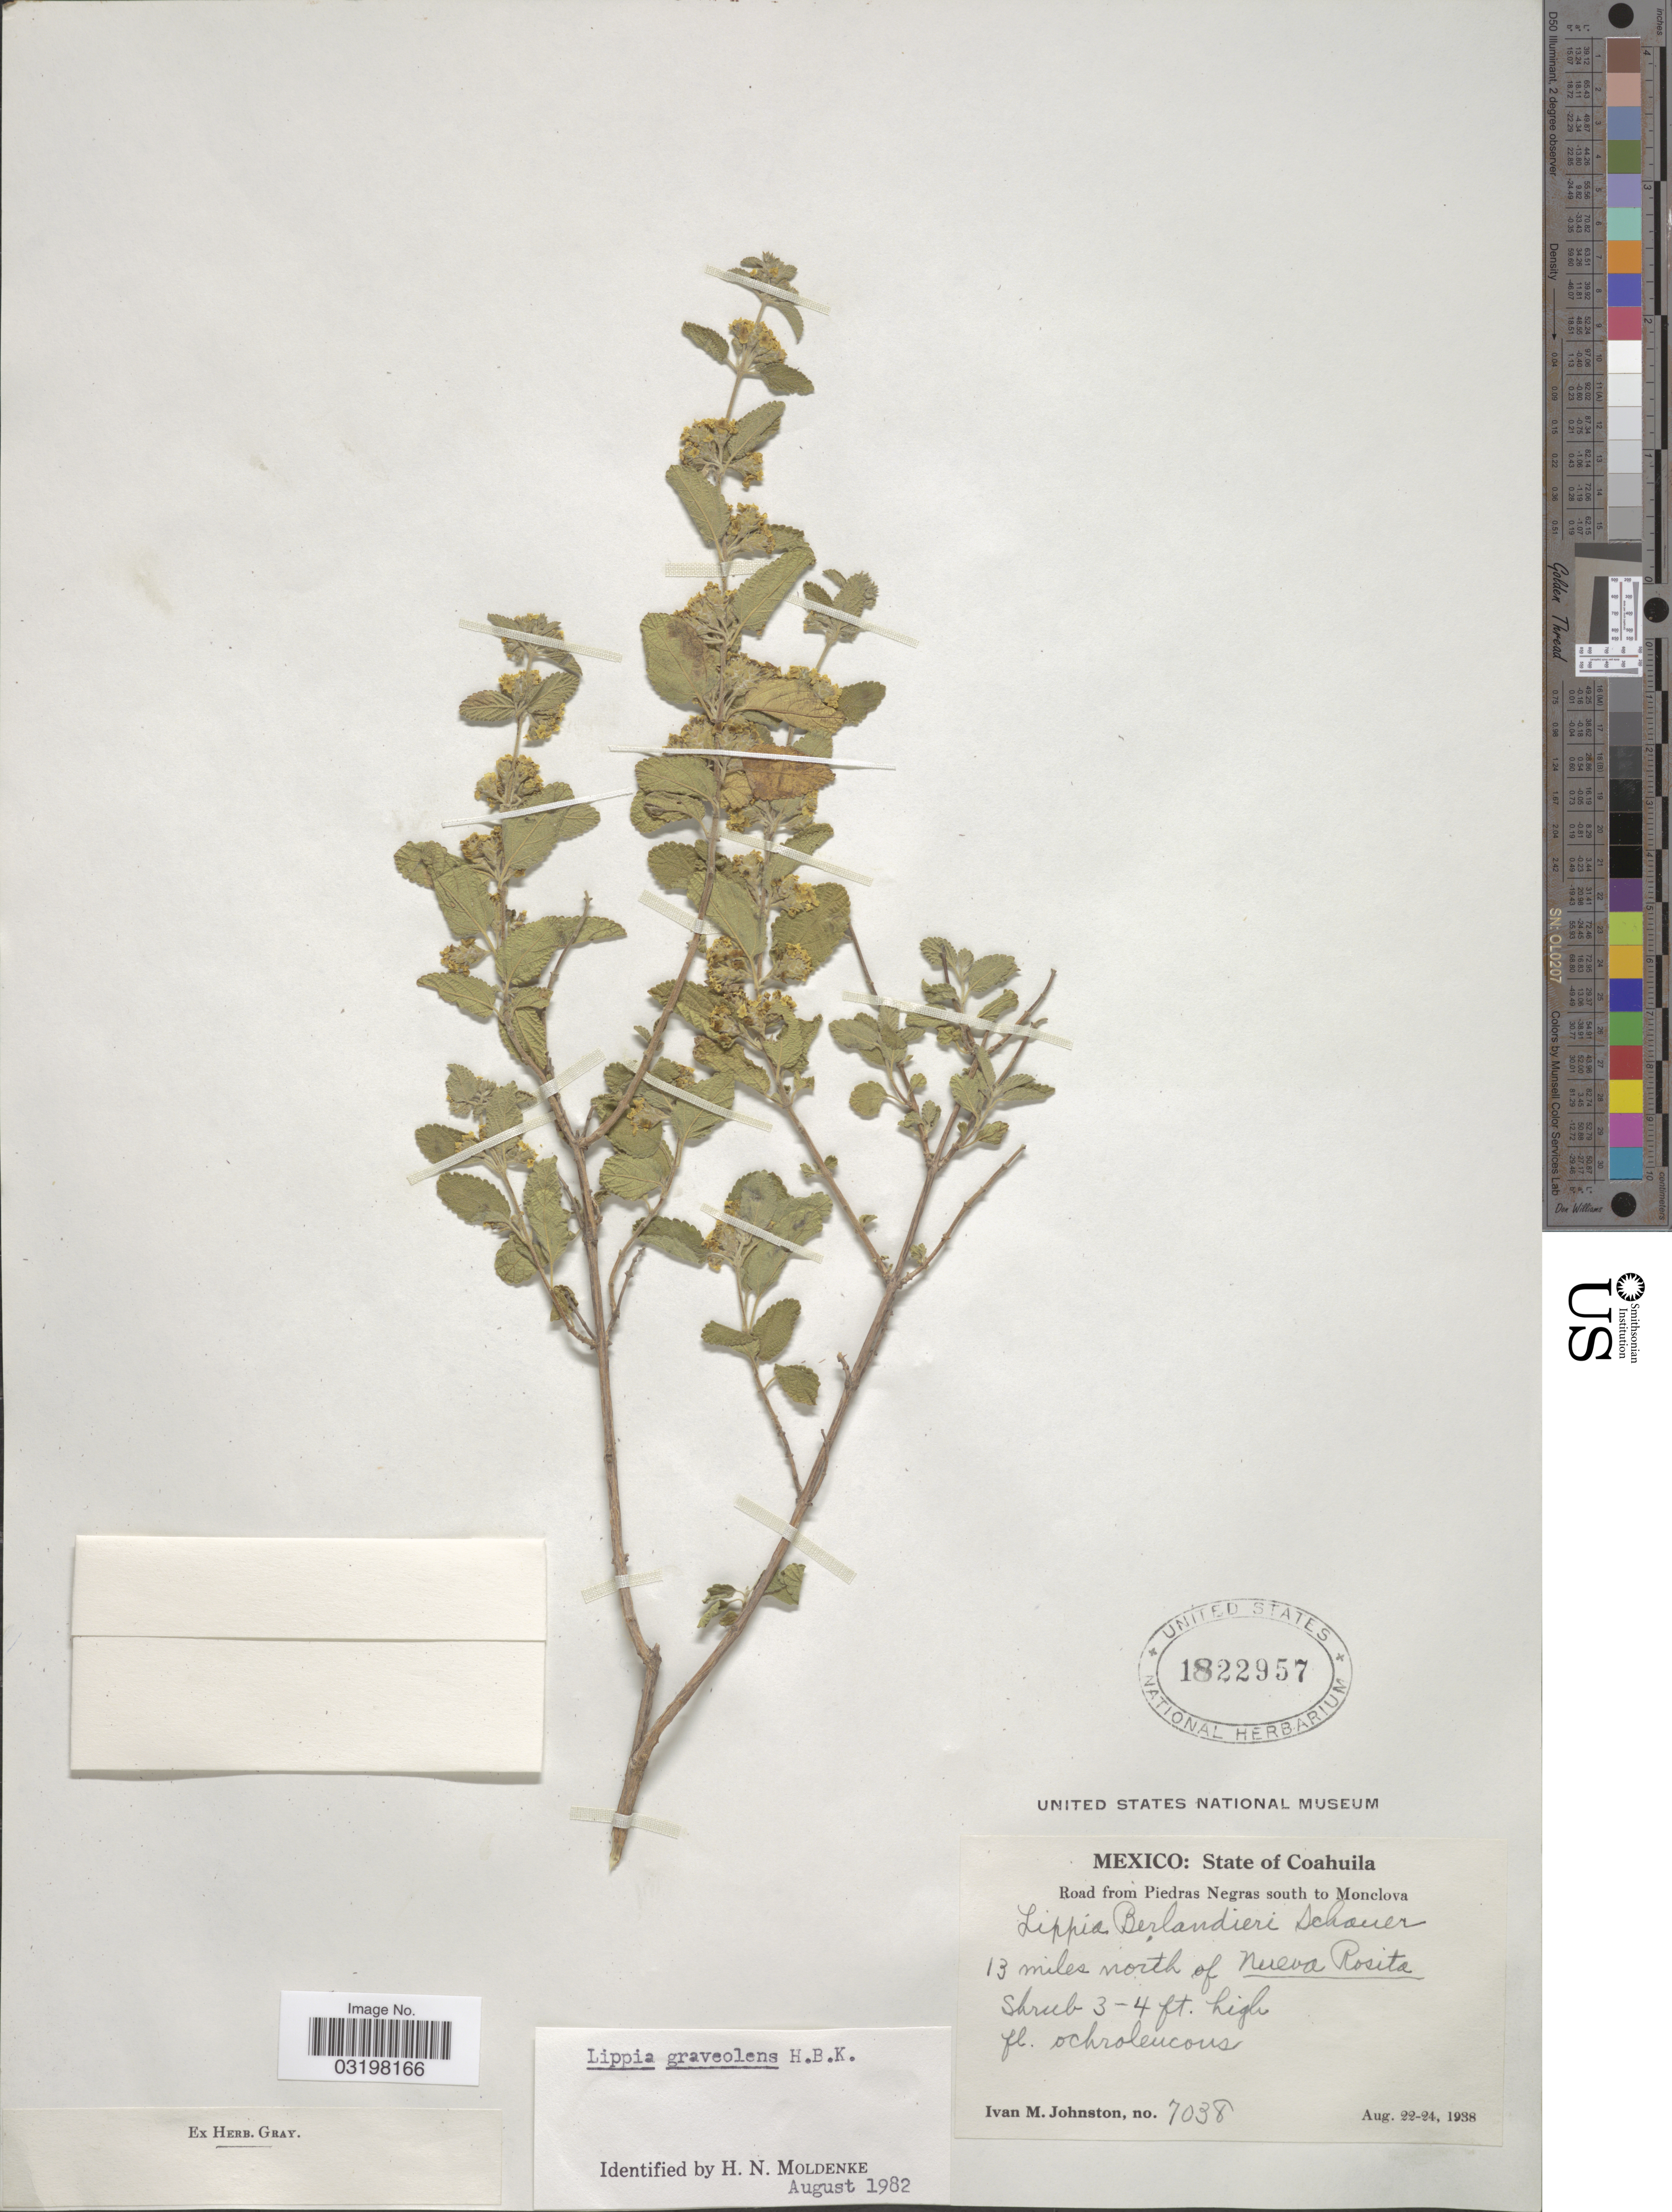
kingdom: Plantae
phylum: Tracheophyta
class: Magnoliopsida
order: Lamiales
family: Verbenaceae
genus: Lippia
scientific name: Lippia graveolens f. graveolens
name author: Kunth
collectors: I.M. Johnston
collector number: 7038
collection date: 1938-08-22/1938-08-24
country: Mexico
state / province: Coahuila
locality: Road from Piedras Negras south to Monclova. 13 miles north of Nueva Rosita.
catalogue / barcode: US 1822957